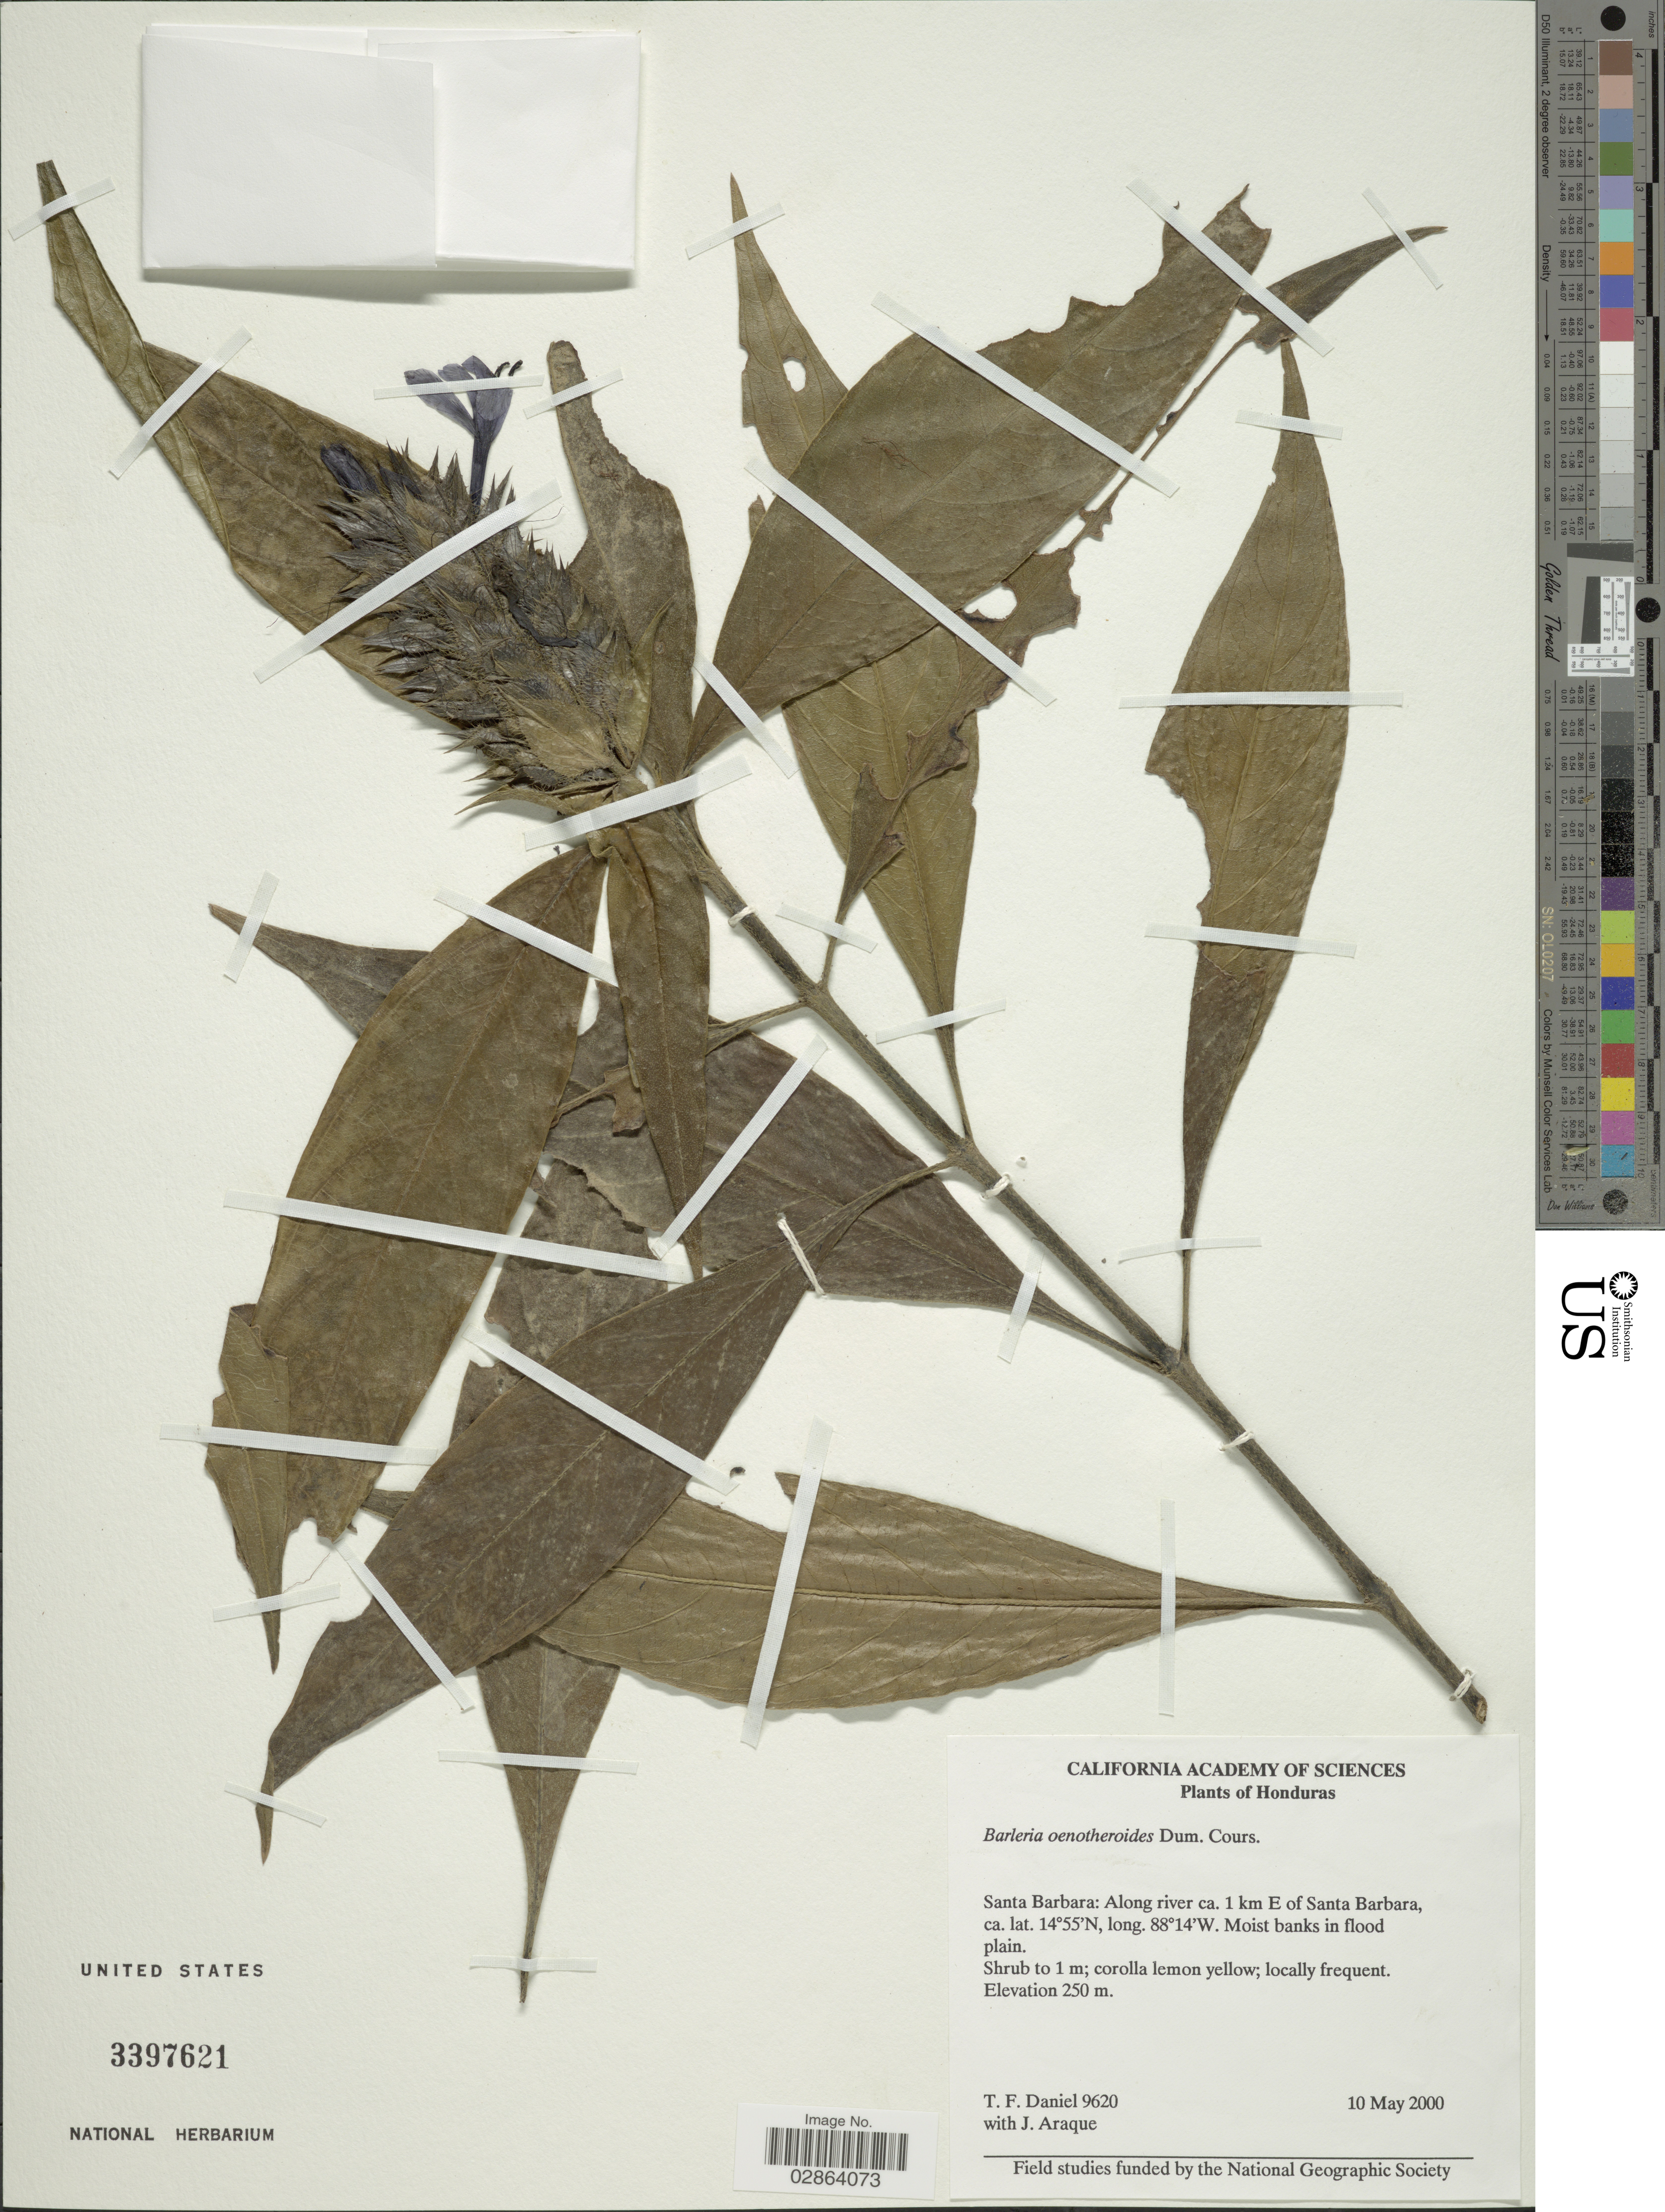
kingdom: Plantae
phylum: Tracheophyta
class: Magnoliopsida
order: Lamiales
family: Acanthaceae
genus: Barleria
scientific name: Barleria oenotheroides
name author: Dum. Cours.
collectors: T. F. Daniel & J. Araque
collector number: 9620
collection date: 2000-05-10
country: Honduras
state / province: Santa Bárbara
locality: Along river ca. 1 km E of Santa Barbara.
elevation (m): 250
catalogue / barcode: US 3397621